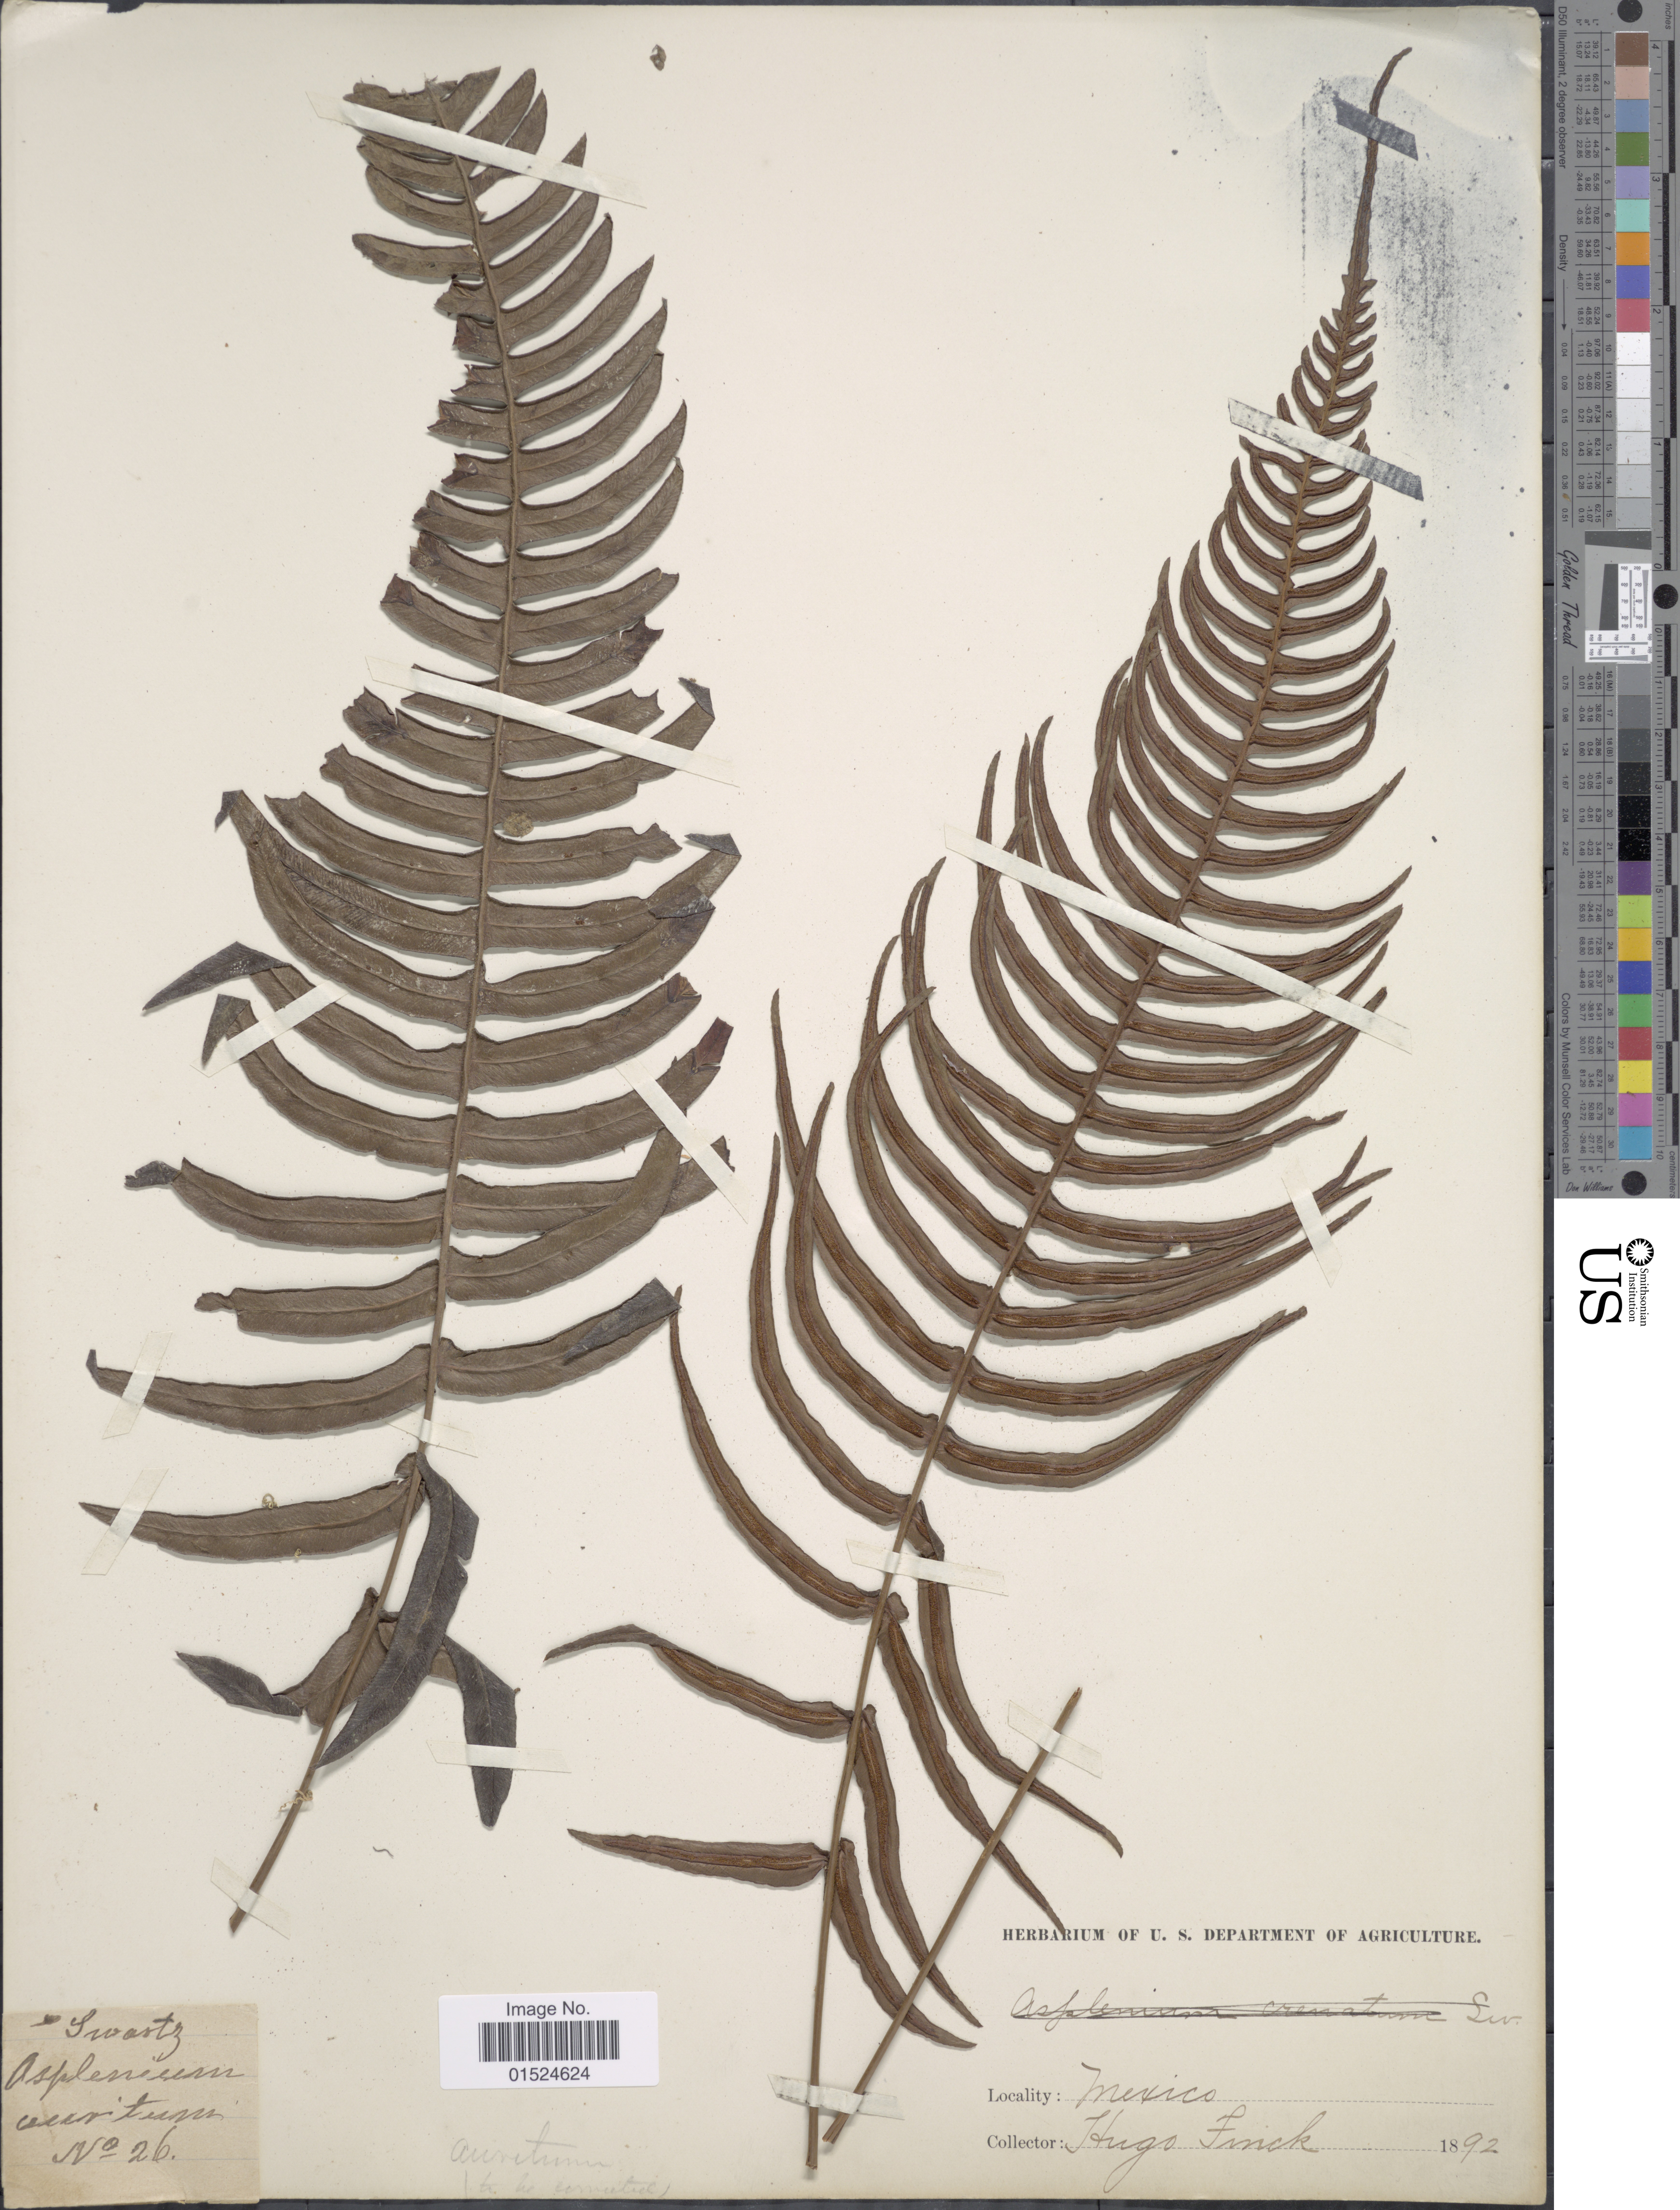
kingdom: Plantae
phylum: Tracheophyta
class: Polypodiopsida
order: Polypodiales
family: Blechnaceae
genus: Blechnum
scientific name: Blechnum sp.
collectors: H. Finck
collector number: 26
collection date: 1892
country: Mexico